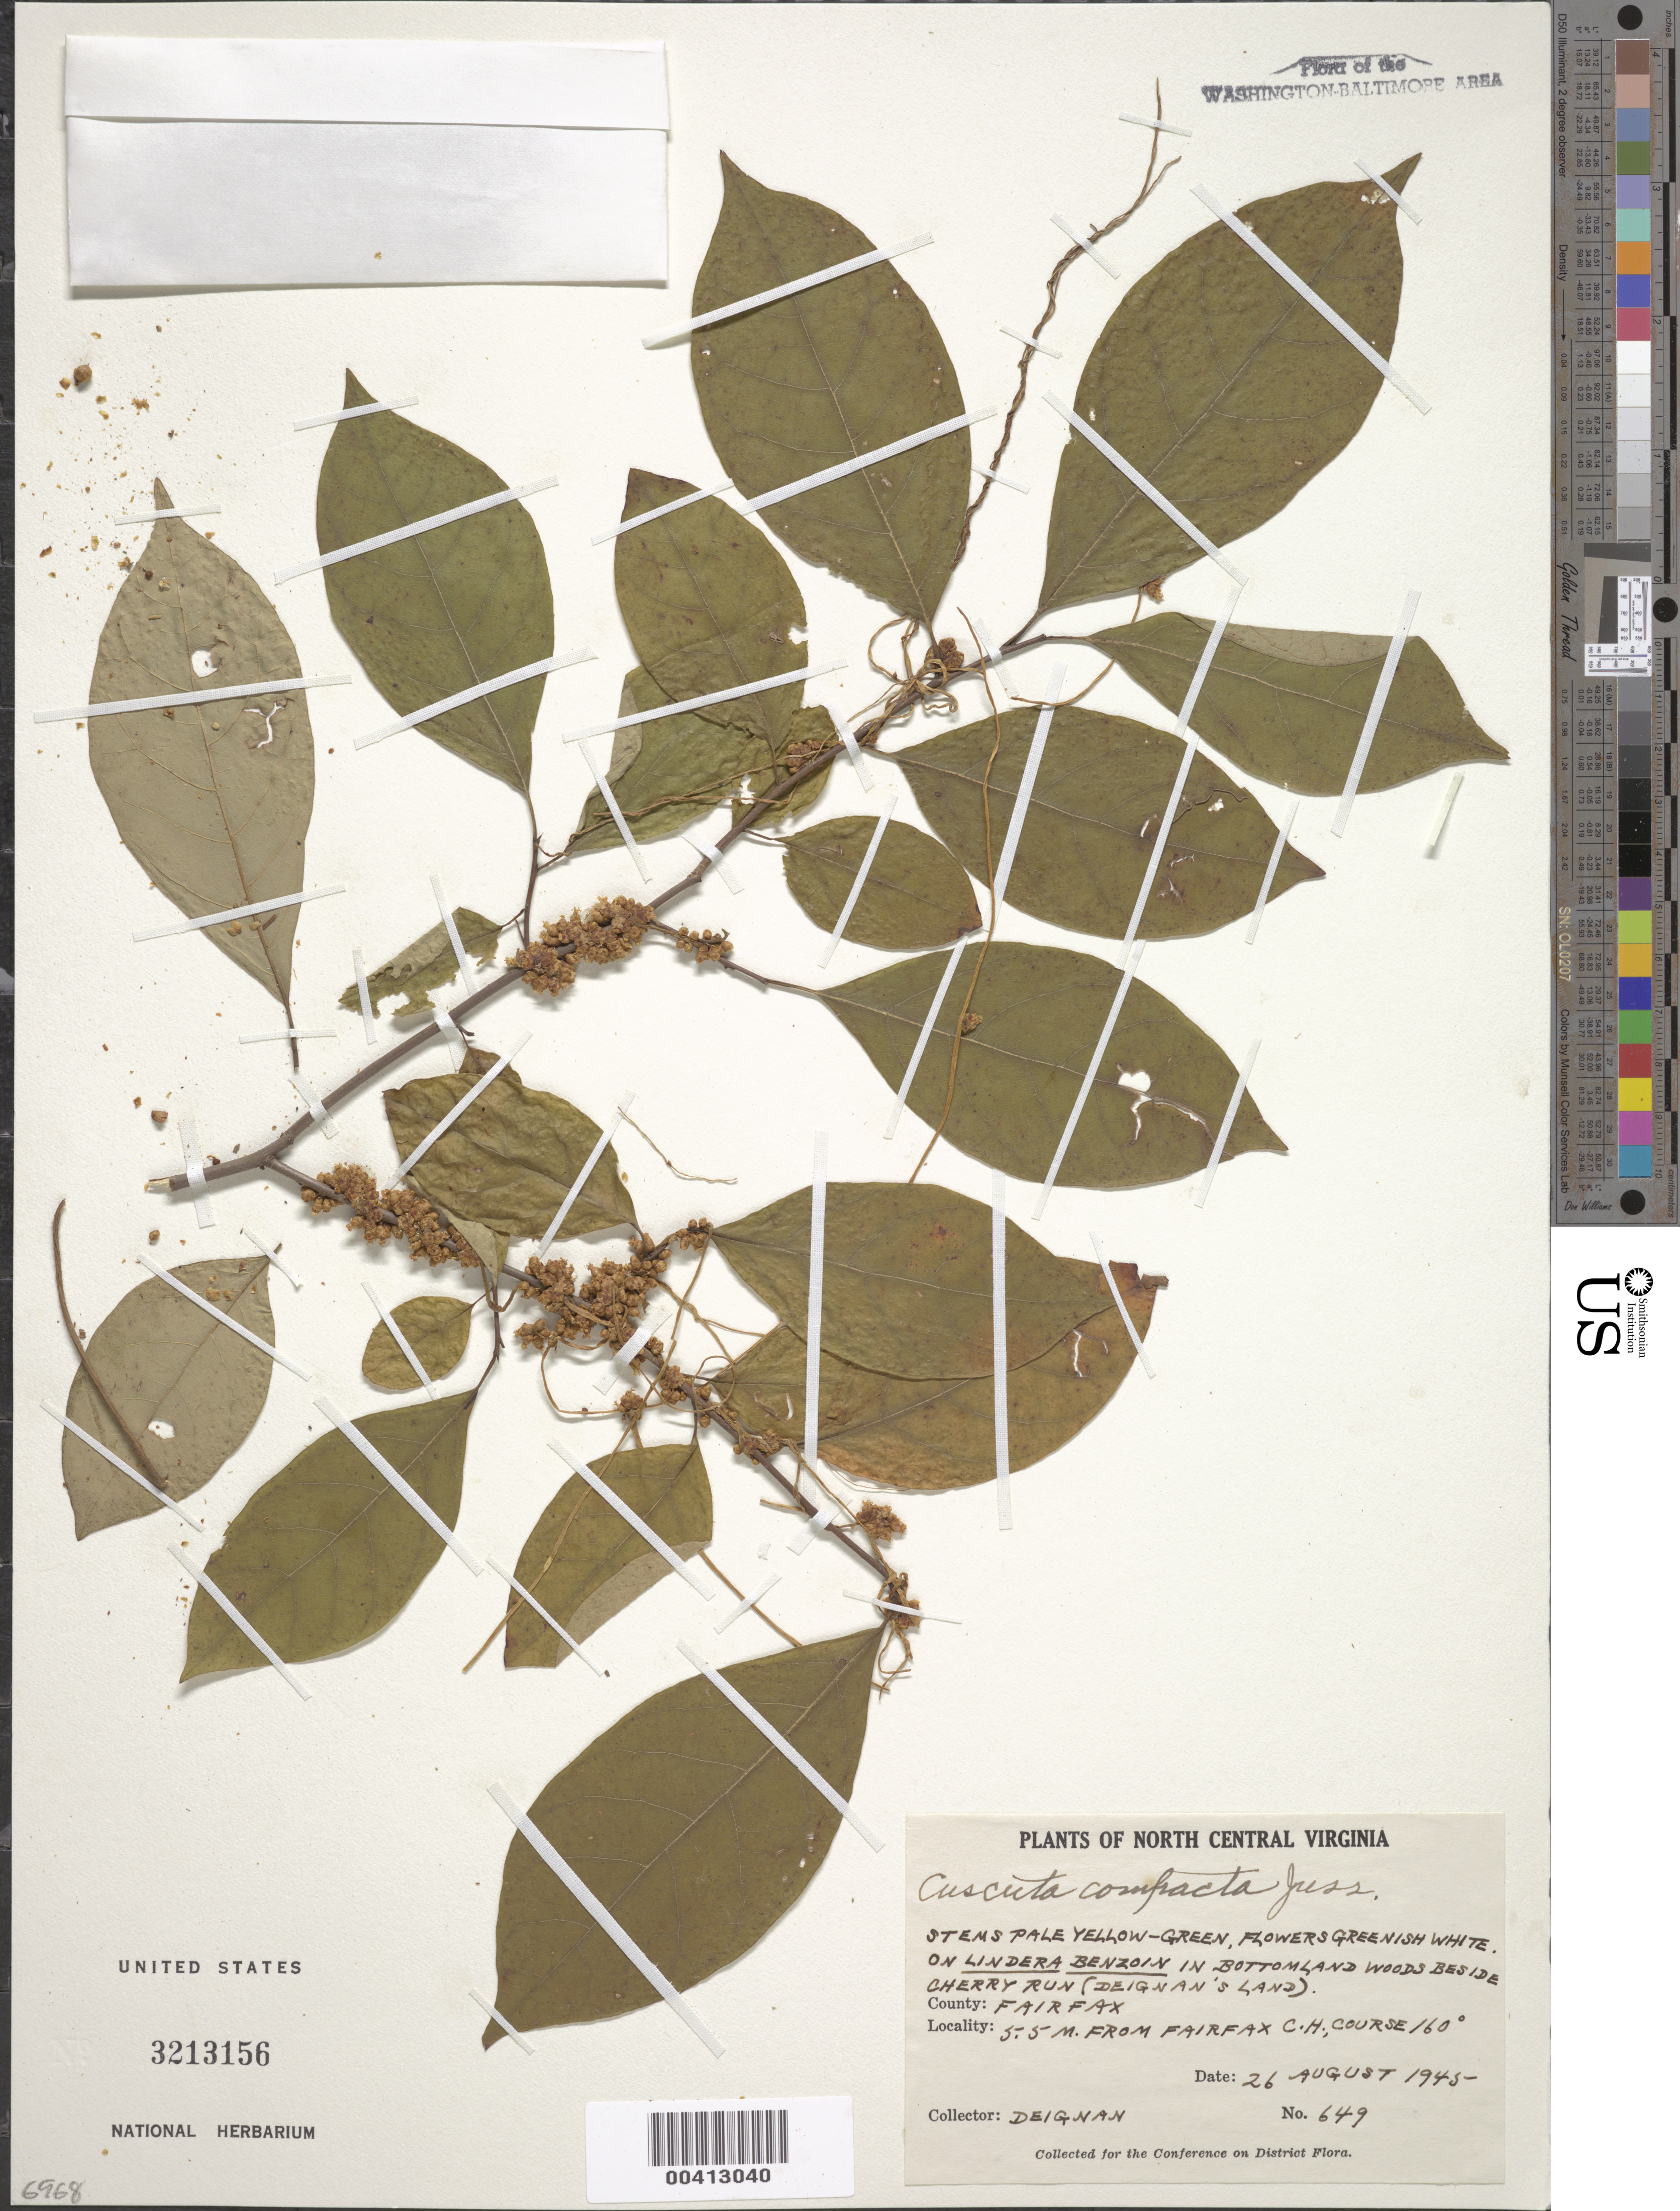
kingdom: Plantae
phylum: Tracheophyta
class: Magnoliopsida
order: Solanales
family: Convolvulaceae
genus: Cuscuta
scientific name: Cuscuta compacta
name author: Juss. ex Choisy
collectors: H. Deignan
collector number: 649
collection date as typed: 26 Aug 1945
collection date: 1945-08-26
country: United States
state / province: Virginia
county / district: Fairfax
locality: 5.5 Miles from Fairfax County Courthouse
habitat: In bottomland woods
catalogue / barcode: US 3213156